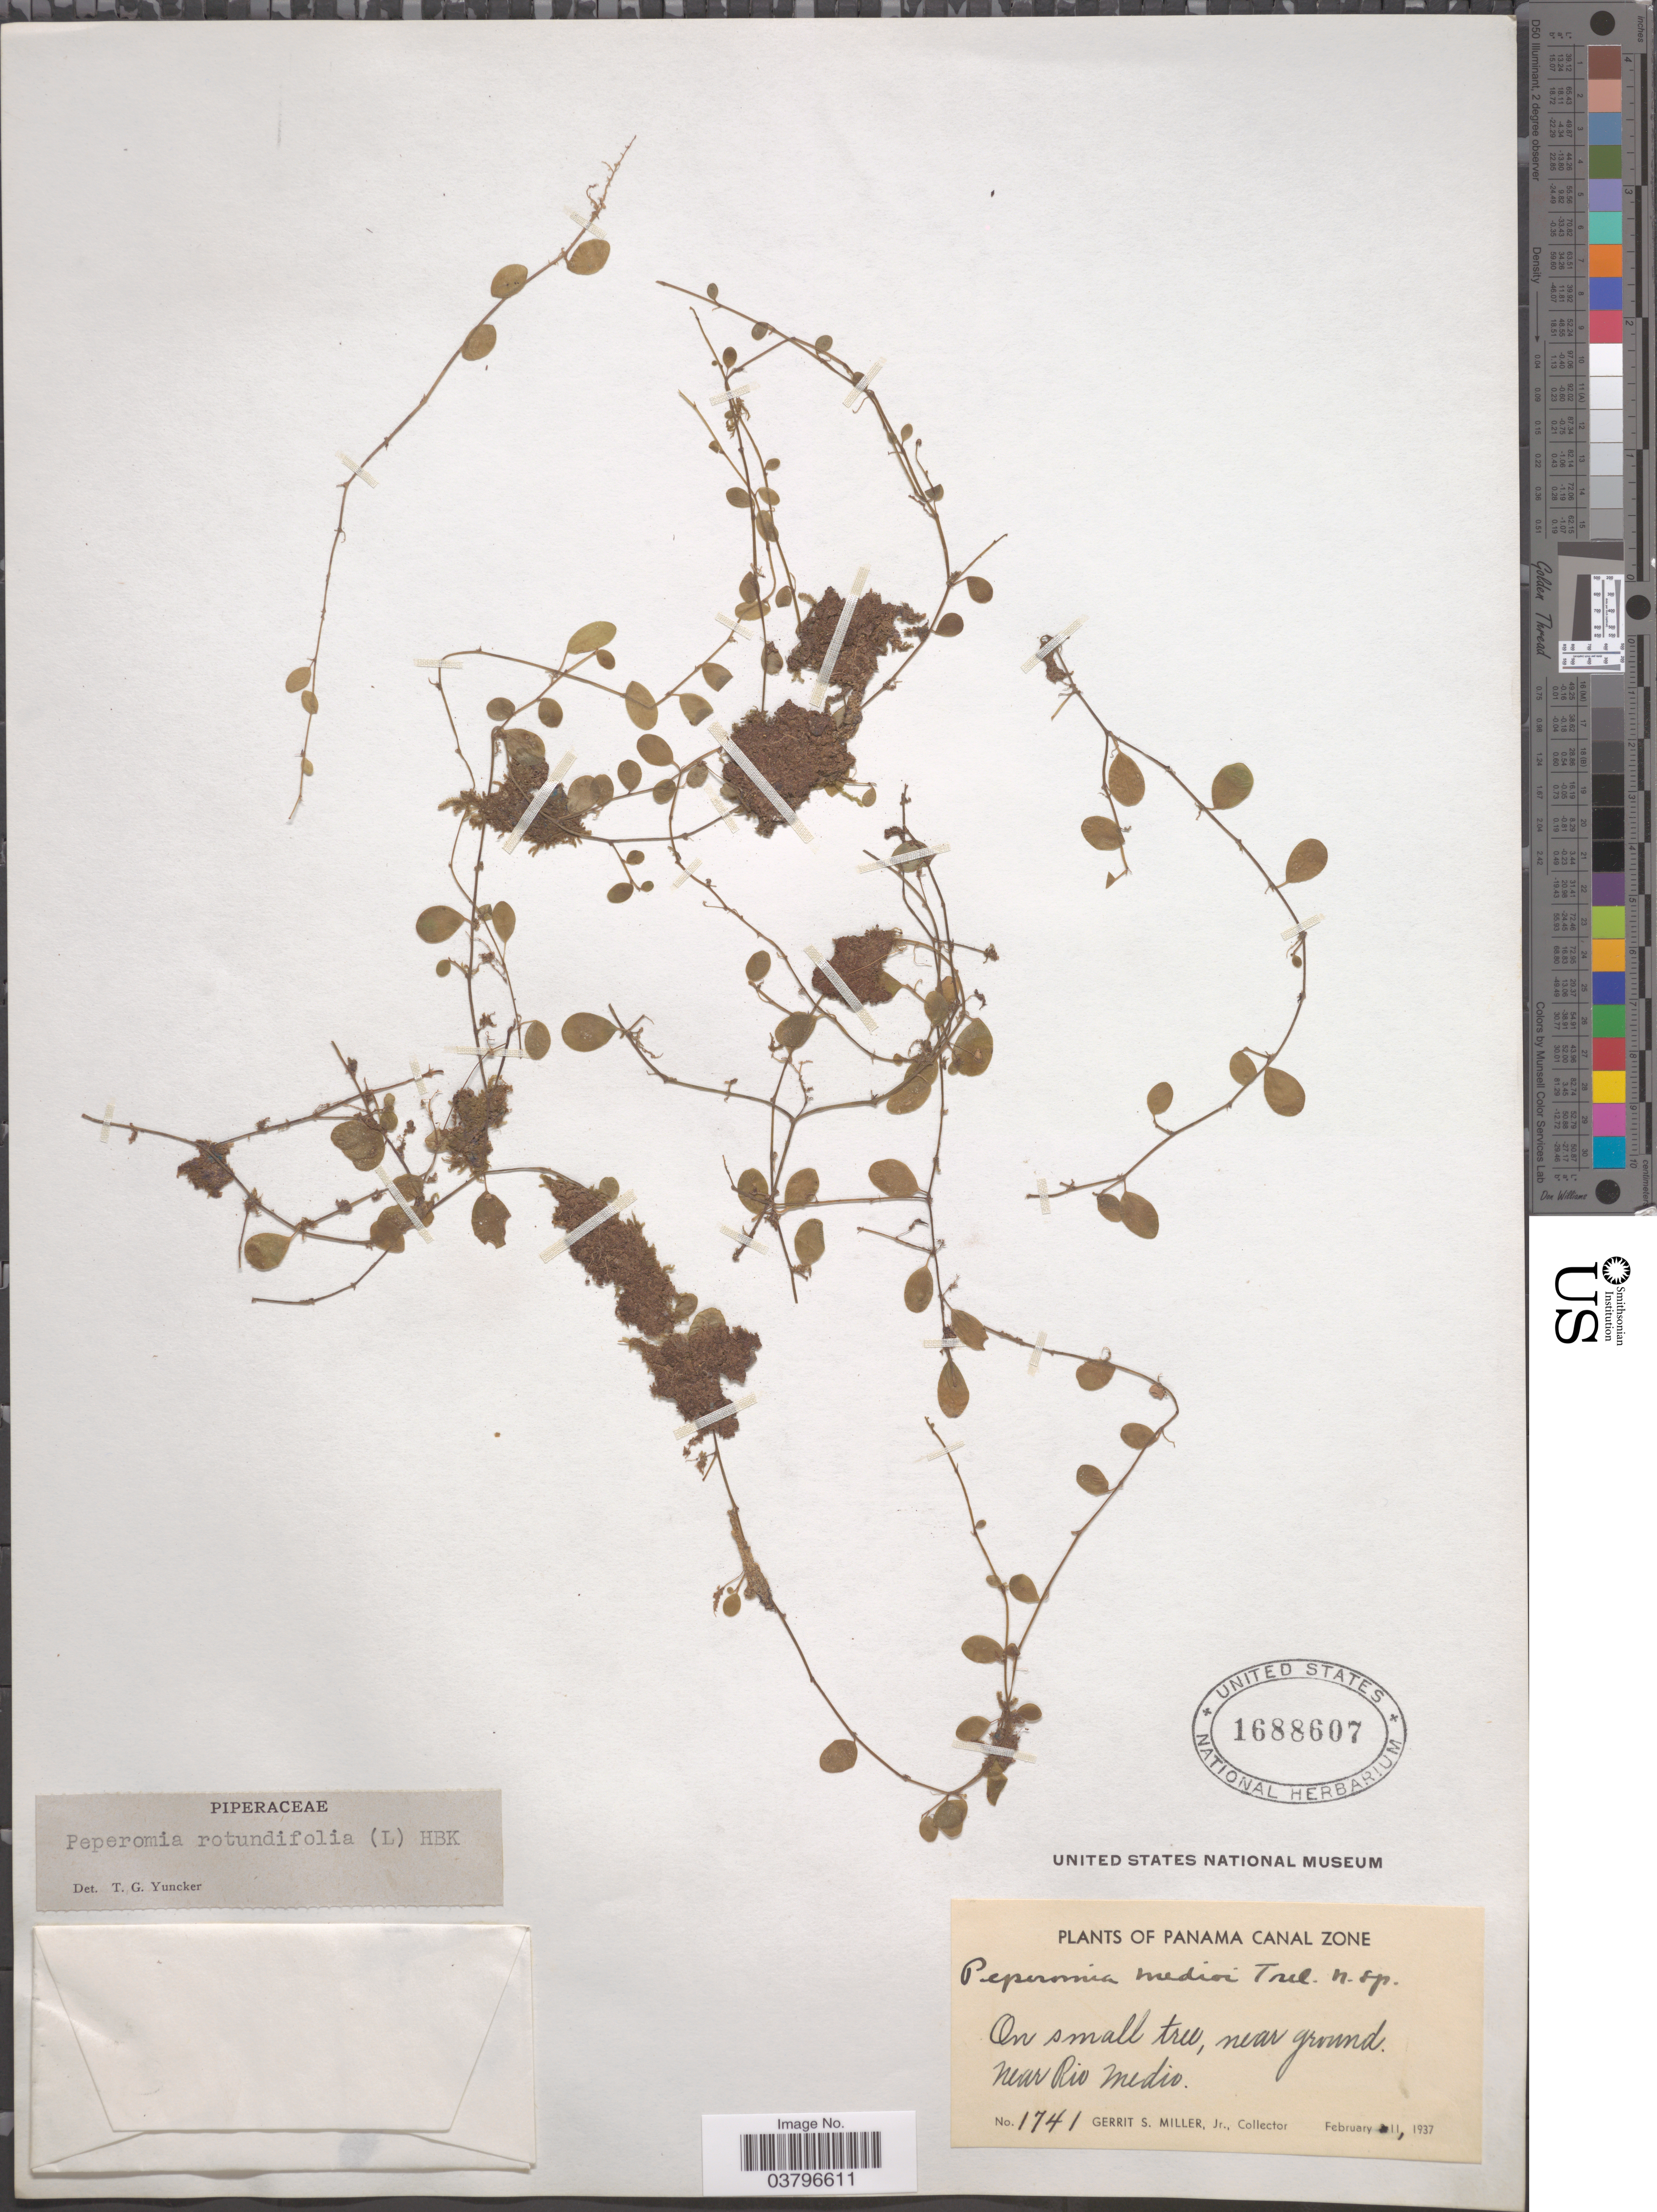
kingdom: Plantae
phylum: Tracheophyta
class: Magnoliopsida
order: Piperales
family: Piperaceae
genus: Peperomia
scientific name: Peperomia rotundifolia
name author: (L.) Kunth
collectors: G. S. Miller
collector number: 1741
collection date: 1937-02-11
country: Panama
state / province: Colón / Panamá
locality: Panama Canal Zone. Near Rio medio.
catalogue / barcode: US 1688607